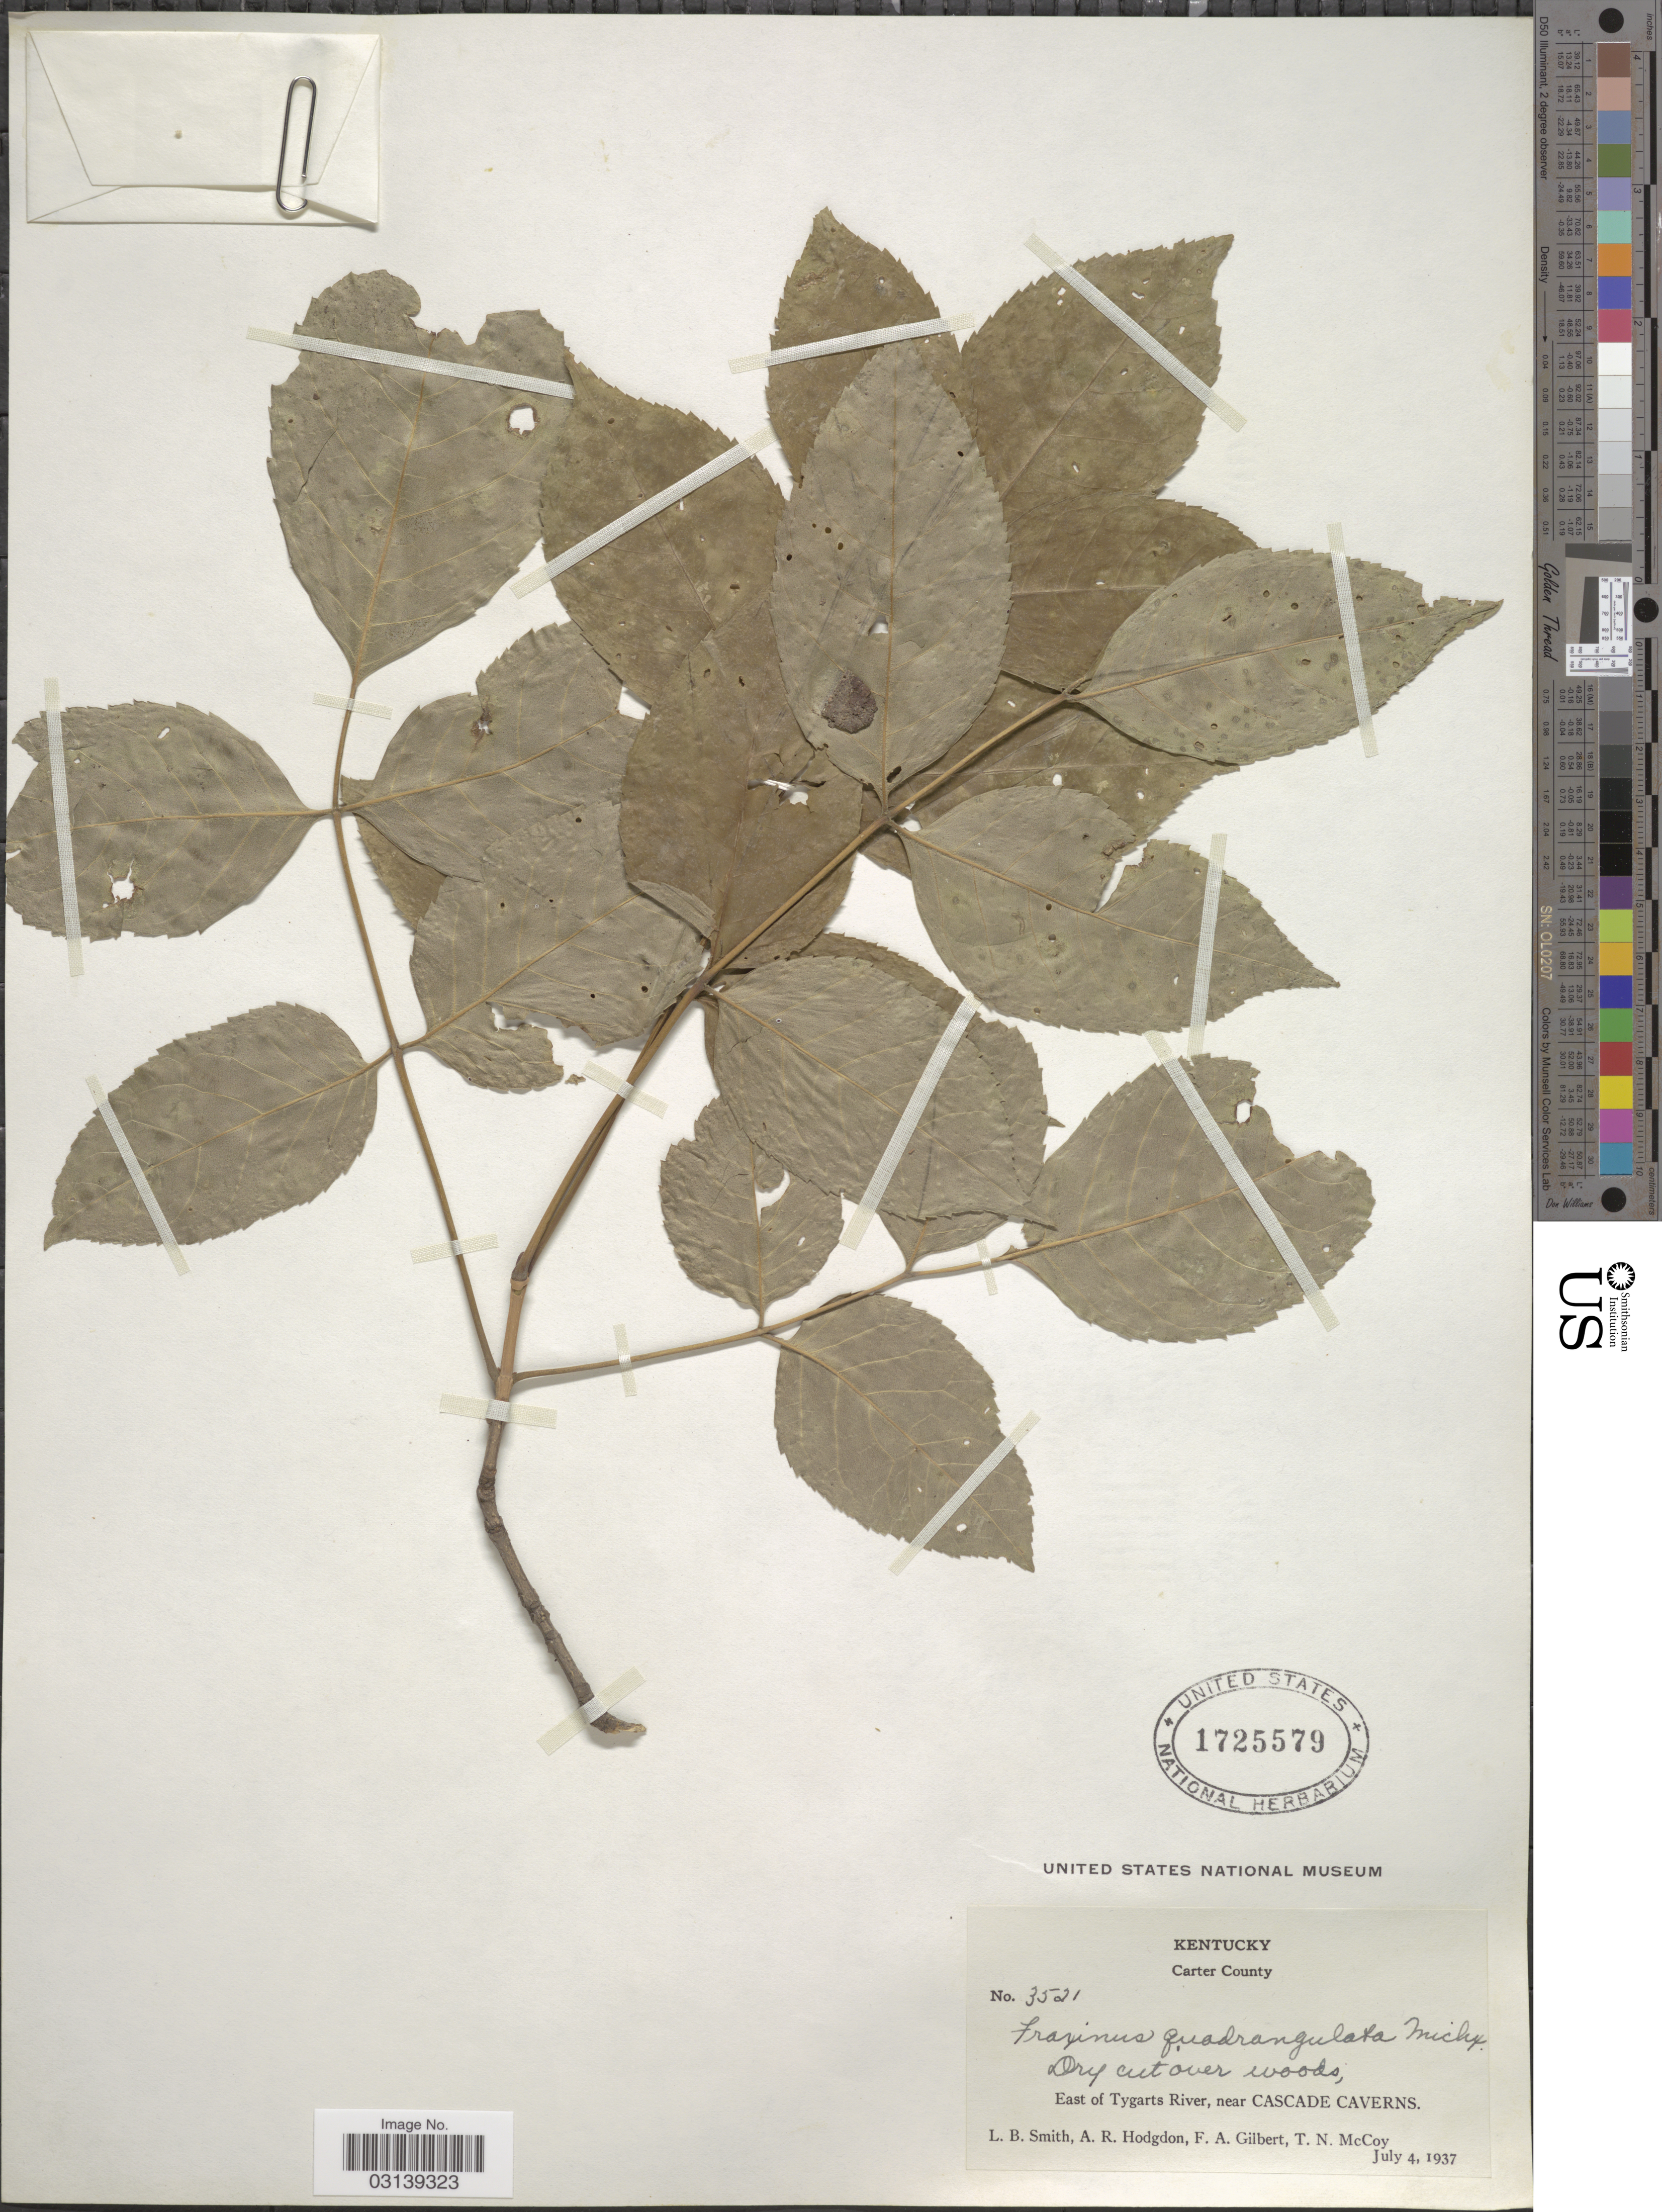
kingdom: Plantae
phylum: Tracheophyta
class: Magnoliopsida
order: Lamiales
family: Oleaceae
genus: Fraxinus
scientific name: Fraxinus quadrangulata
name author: Michx.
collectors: L. Smith, A. R. Hodgdon, F. A. Gilbert & T. N. McCoy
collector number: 3521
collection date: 1937-07-04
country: United States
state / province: Kentucky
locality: Carter County, East of Tygarts River, near Cascade Caverns.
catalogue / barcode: US 1725579